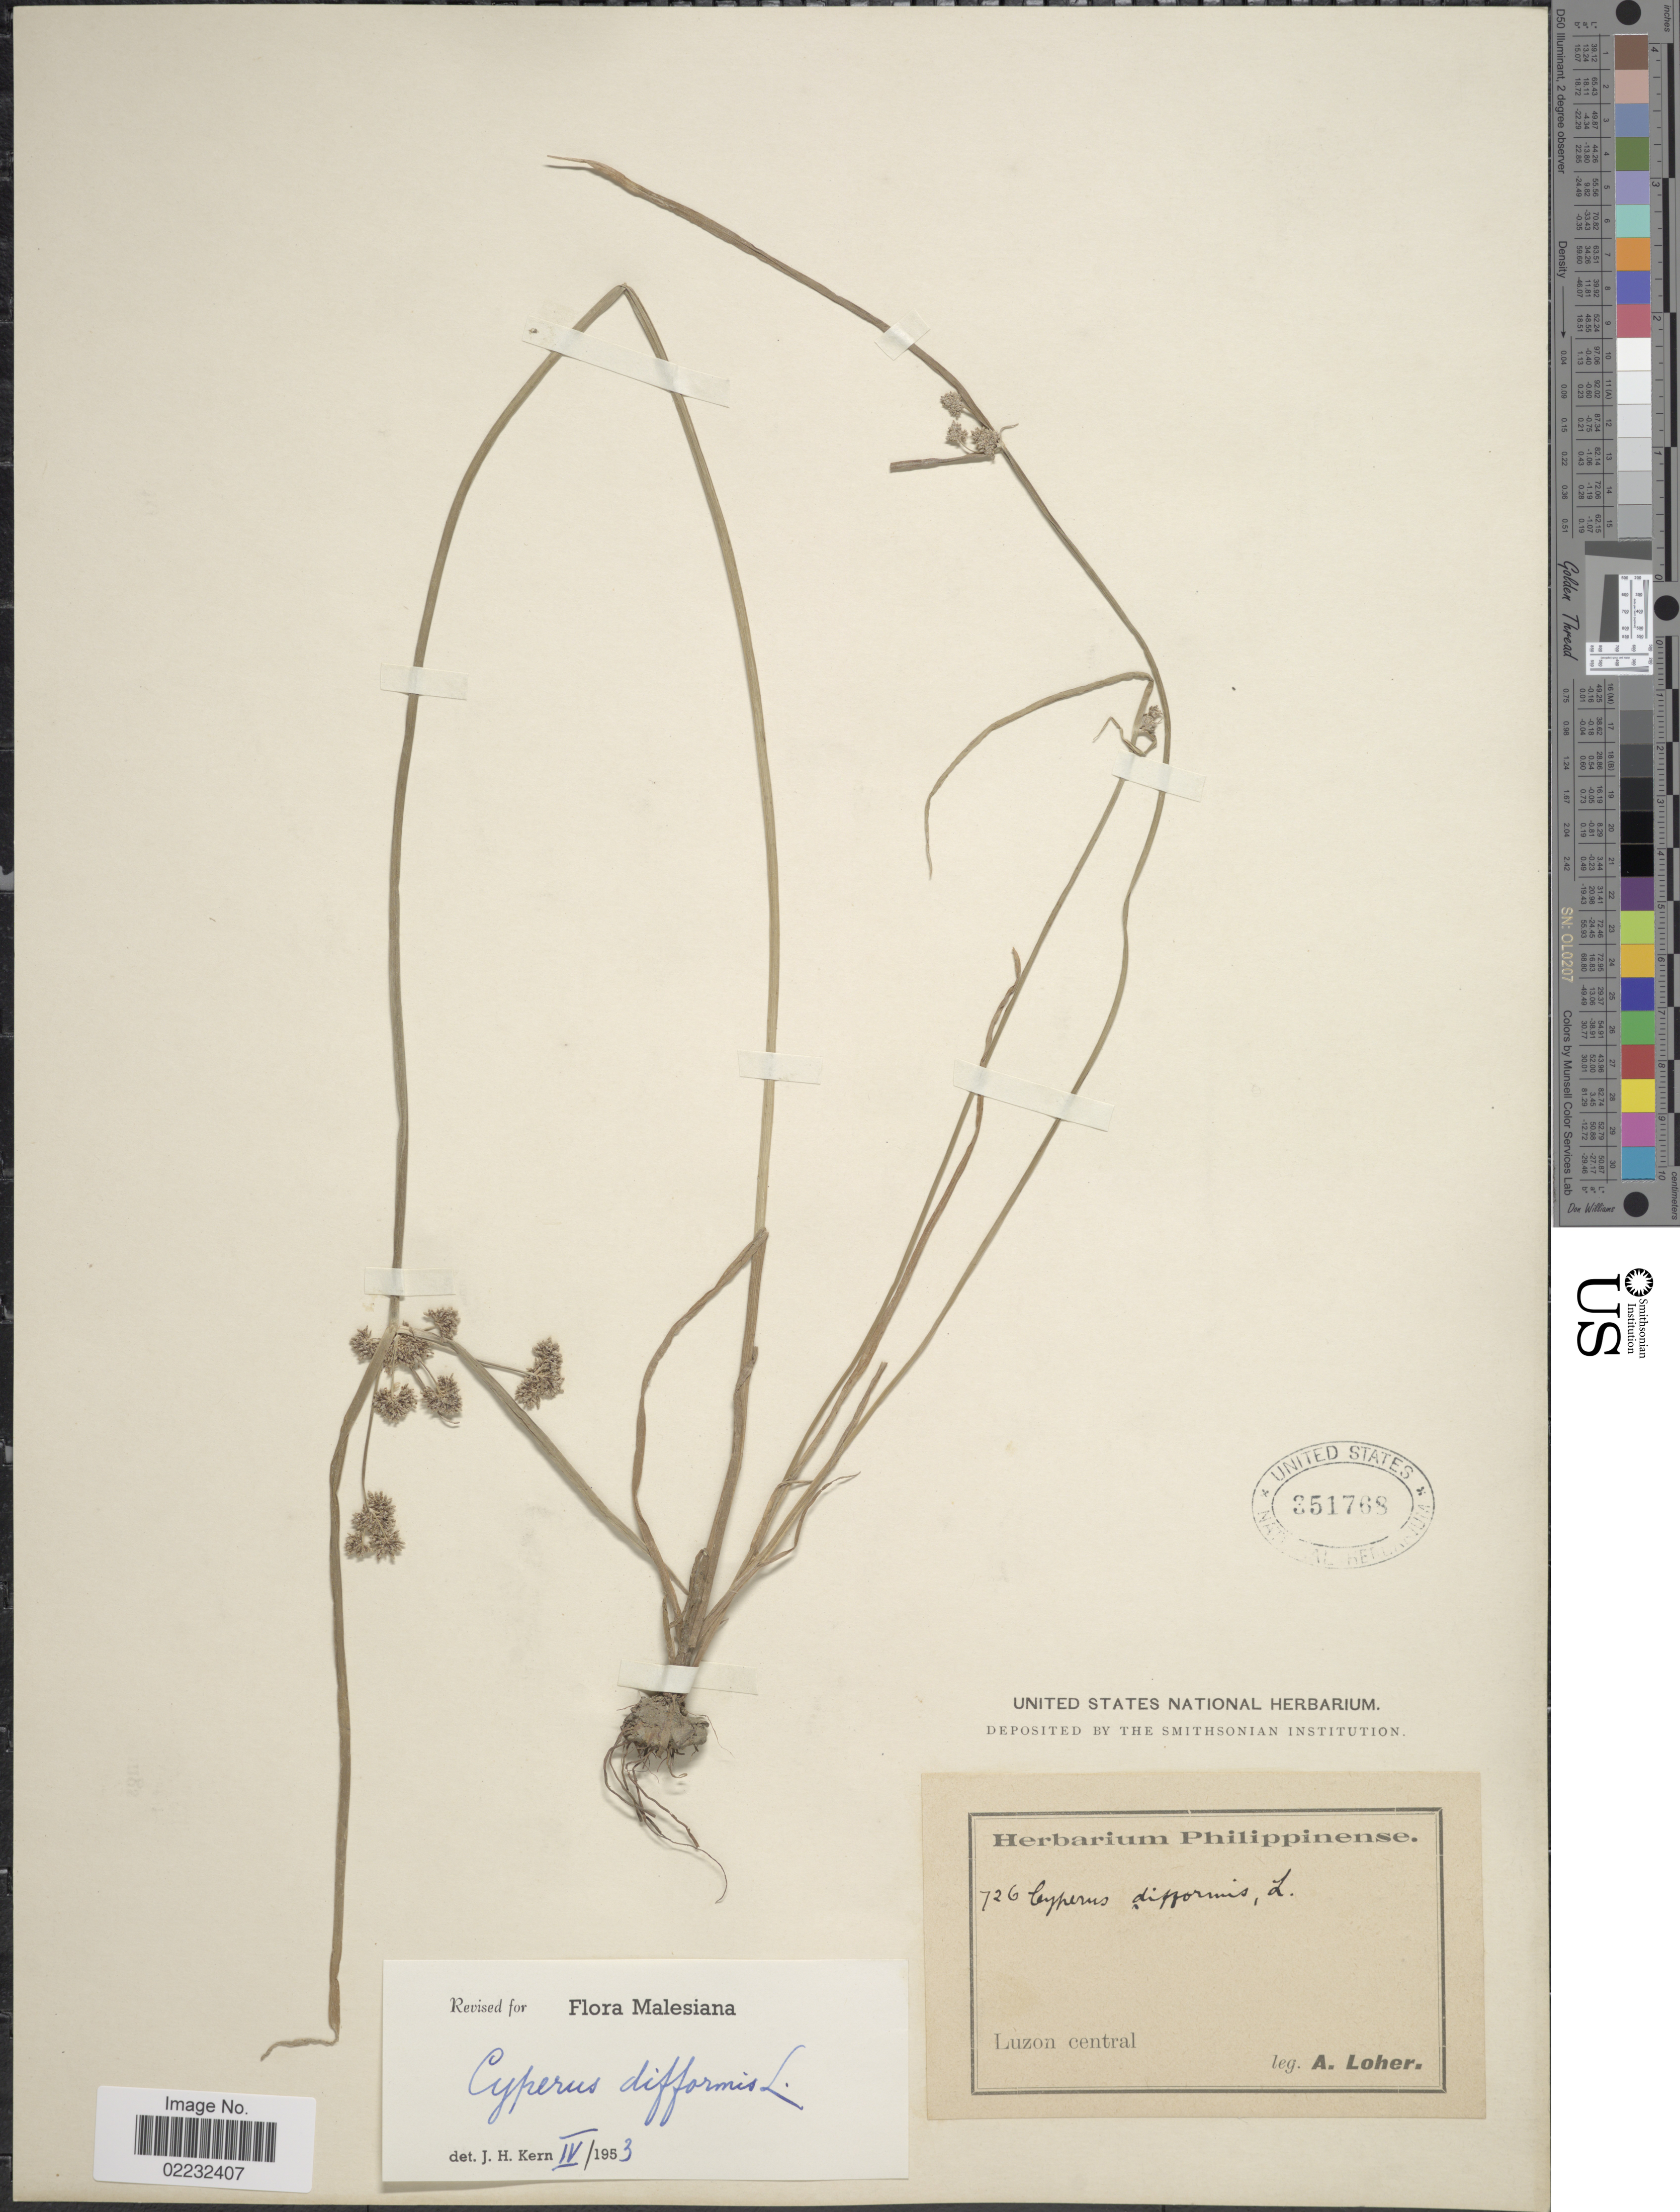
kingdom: Plantae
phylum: Tracheophyta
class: Liliopsida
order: Poales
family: Cyperaceae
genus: Cyperus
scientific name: Cyperus difformis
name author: L.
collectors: A. Loher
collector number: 726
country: Philippines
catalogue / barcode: US 351768